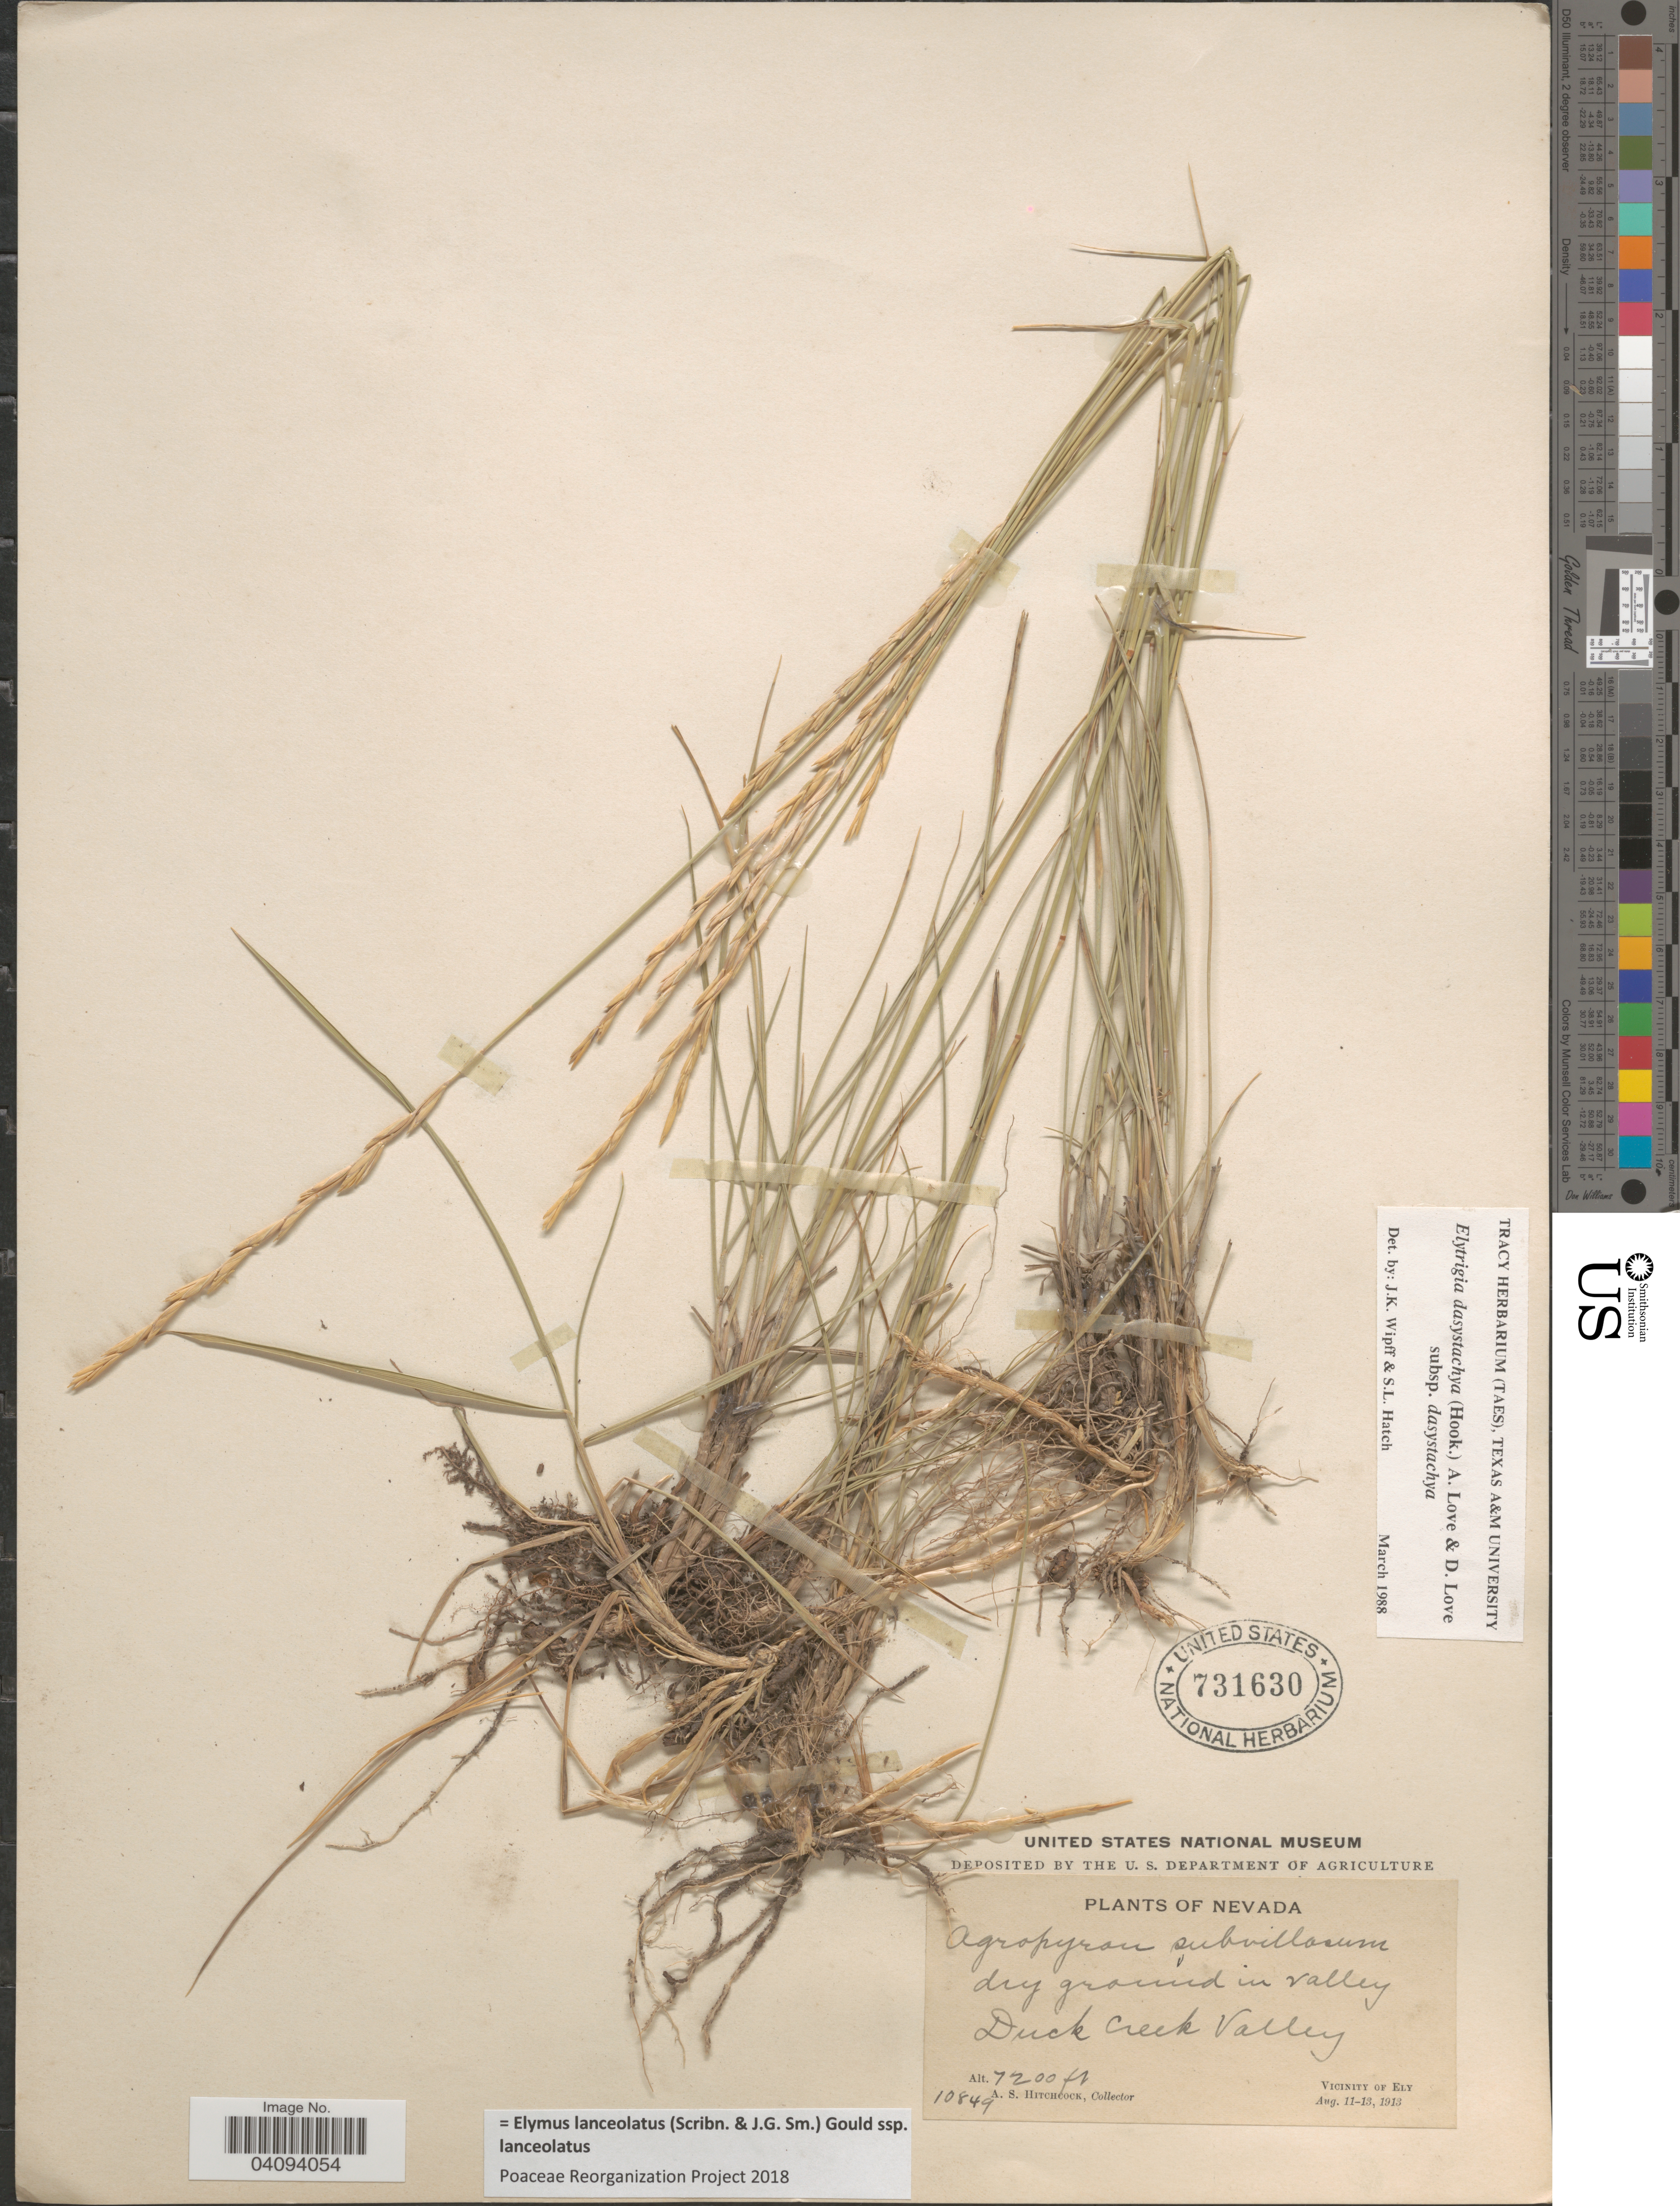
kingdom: Plantae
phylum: Tracheophyta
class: Liliopsida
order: Poales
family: Poaceae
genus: Elymus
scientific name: Elymus lanceolatus subsp. lanceolatus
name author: (Scribn. & J.G. Sm.) Gould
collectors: A. S. Hitchcock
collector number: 10849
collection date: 1913-08-11/1913-08-13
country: United States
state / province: Nevada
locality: Duck Creek Valley. Vicinity of Ely.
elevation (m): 2195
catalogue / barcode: US 731630